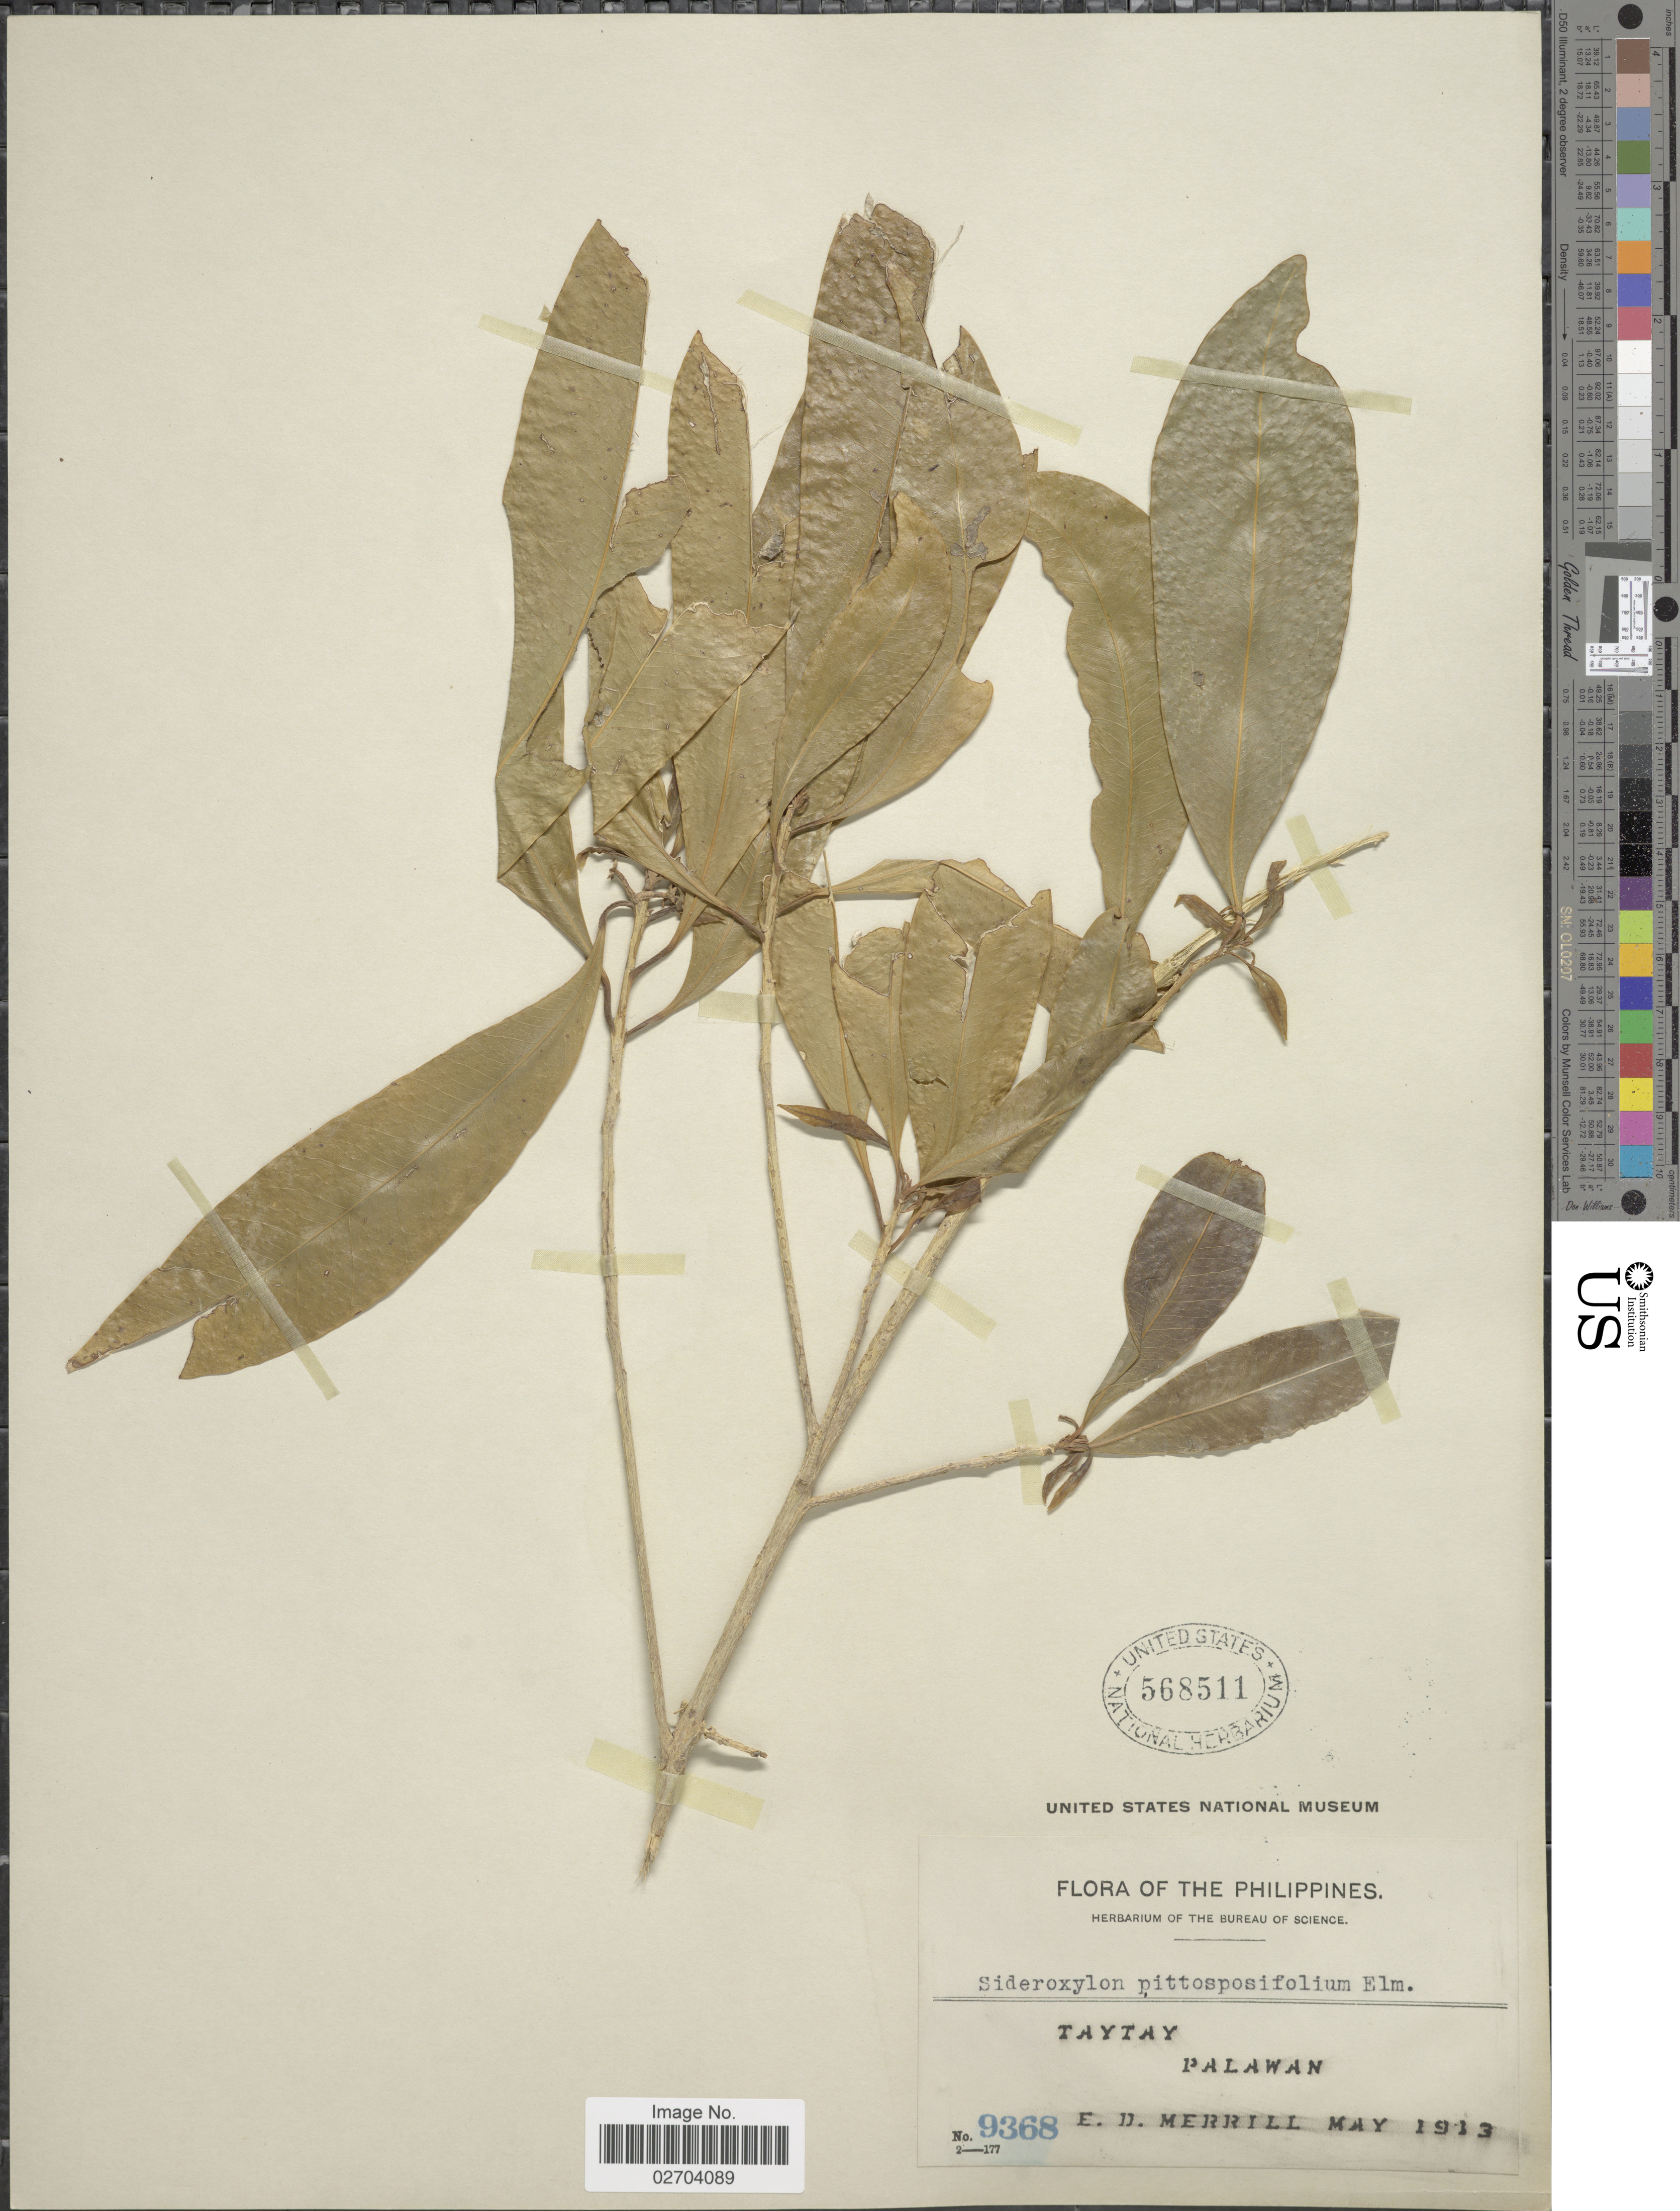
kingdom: Plantae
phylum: Tracheophyta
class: Magnoliopsida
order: Ericales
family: Sapotaceae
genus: Sideroxylon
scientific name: Sideroxylon pittosporifolium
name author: Elmer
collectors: E. D. Merrill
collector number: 9368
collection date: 1913-05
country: Philippines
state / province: Mimaropa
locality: Taytay, Palawan.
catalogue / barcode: US 568511